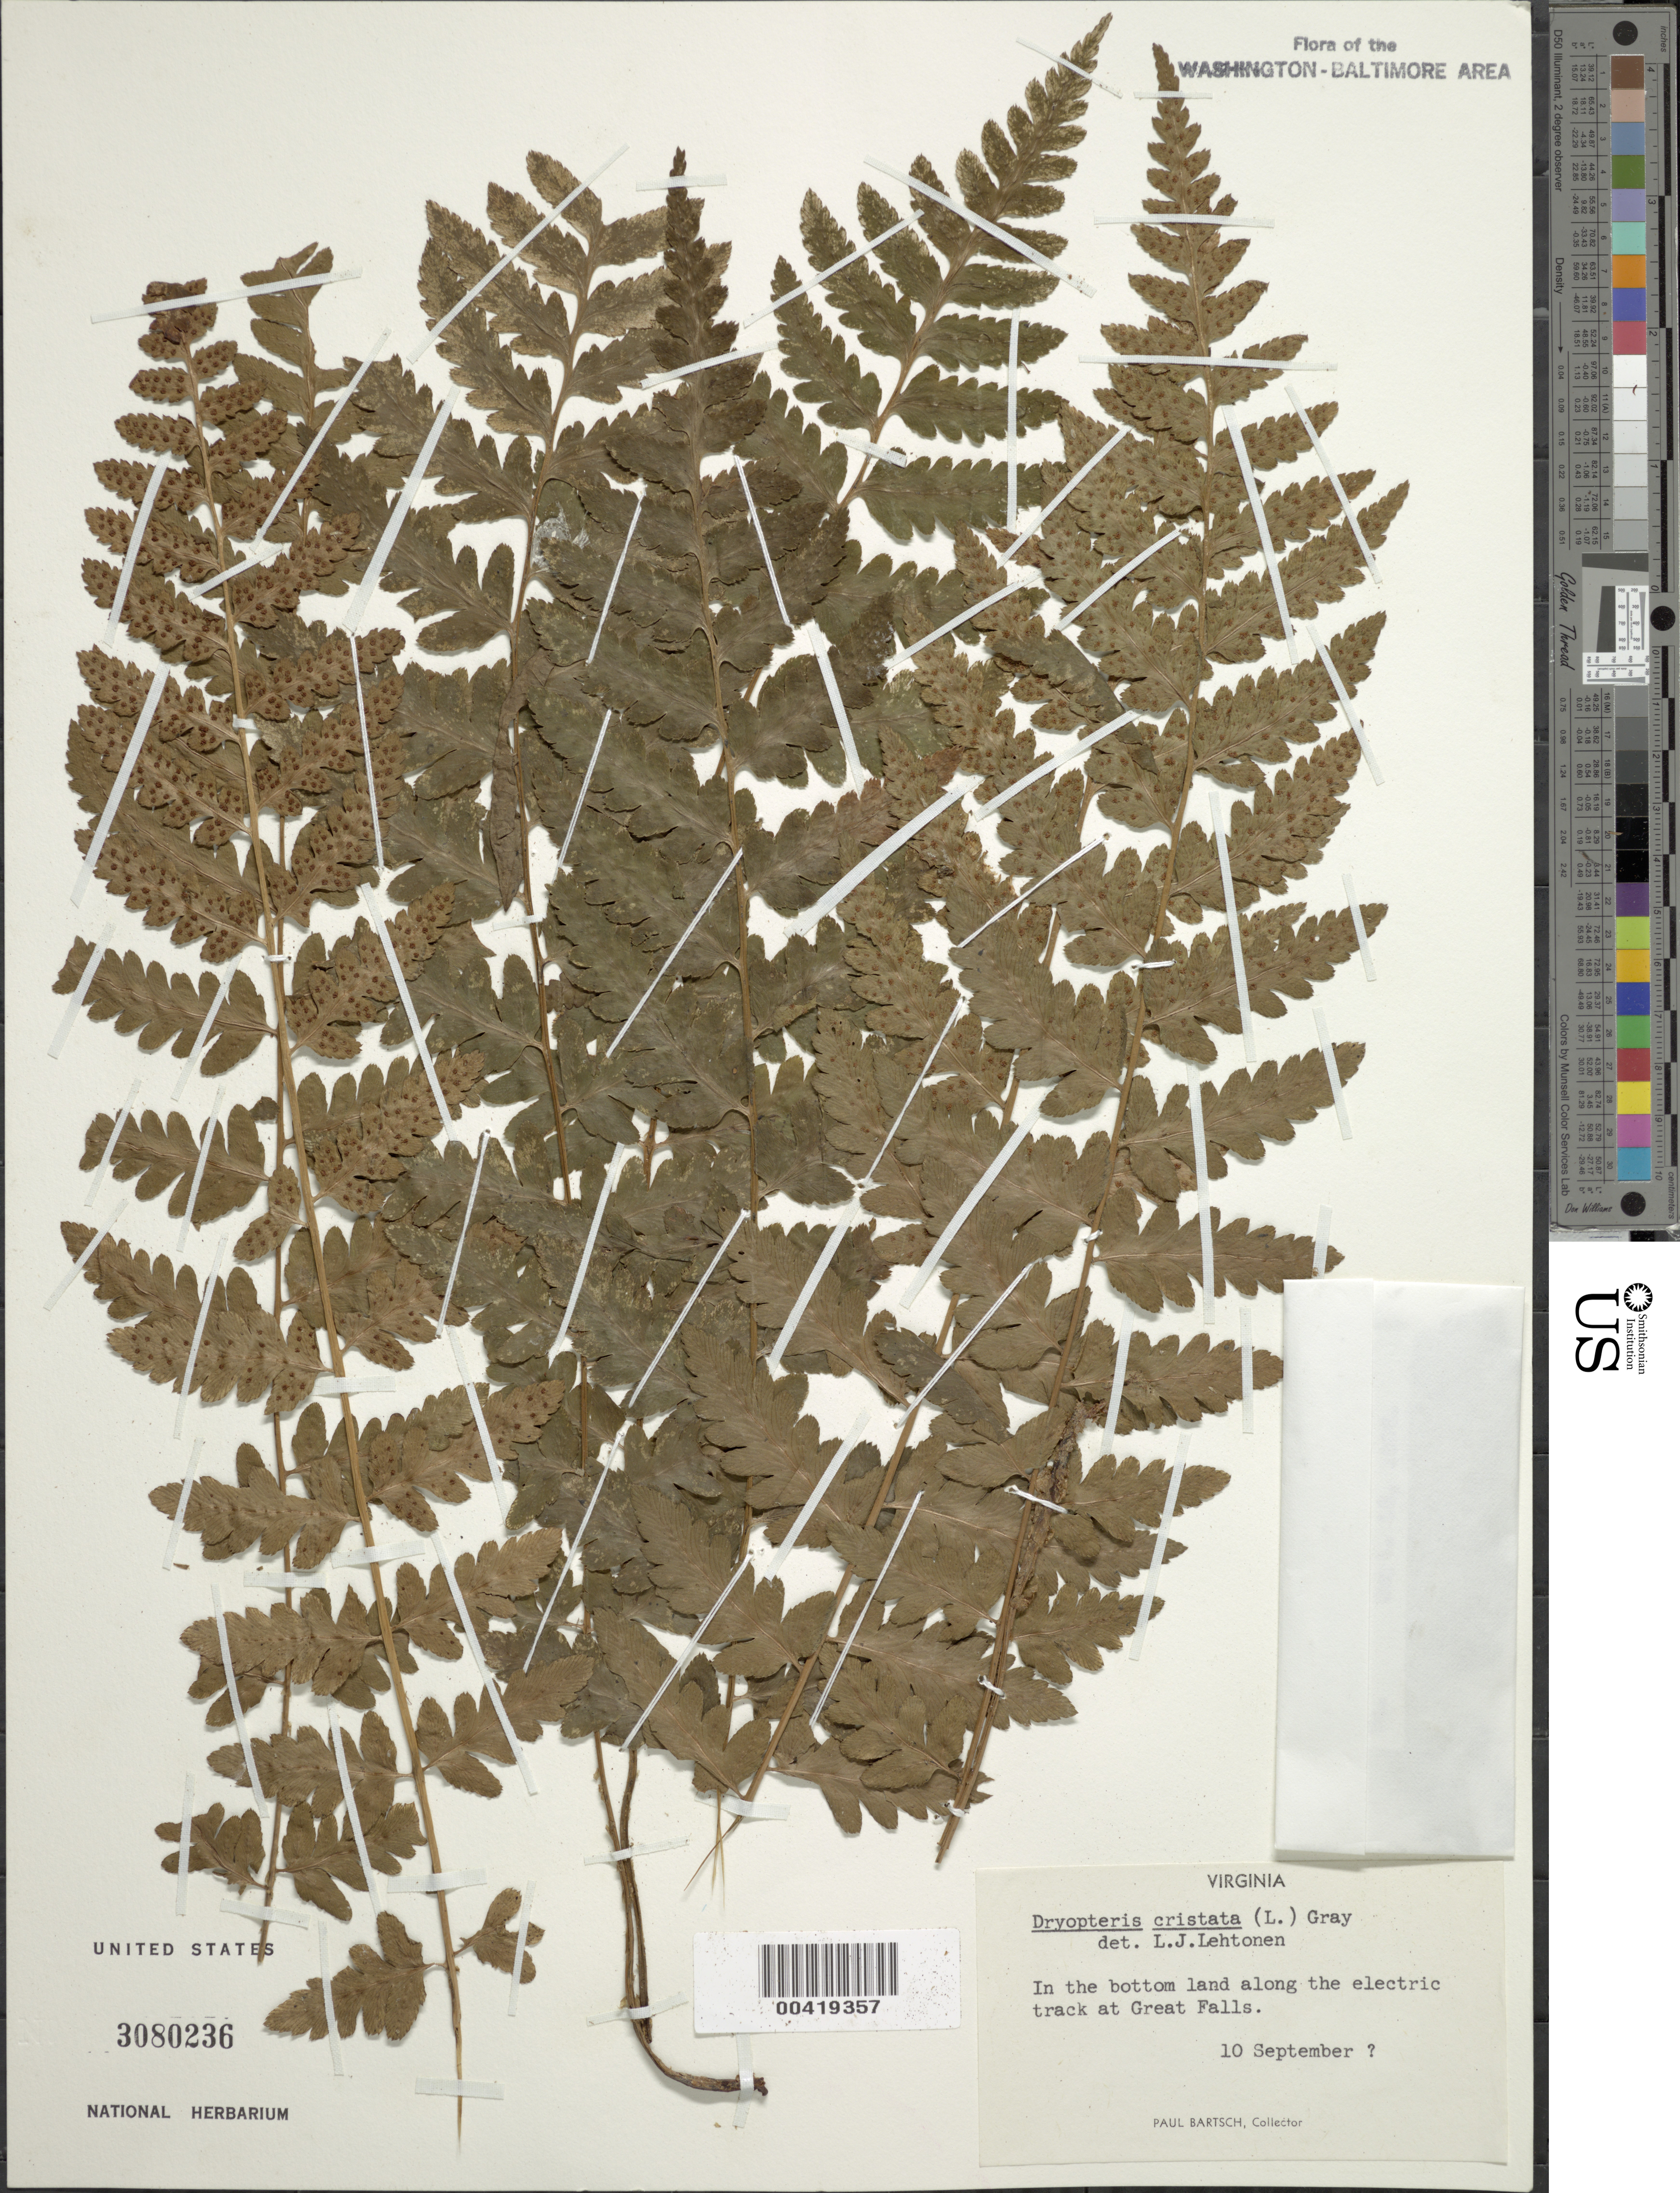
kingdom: Plantae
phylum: Tracheophyta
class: Polypodiopsida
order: Polypodiales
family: Dryopteridaceae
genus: Dryopteris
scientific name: Dryopteris cristata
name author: (L.) A. Gray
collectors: P. Bartsch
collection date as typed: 10 Sep 190-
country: United States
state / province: Virginia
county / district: Fairfax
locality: Great Falls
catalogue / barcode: US 3080236